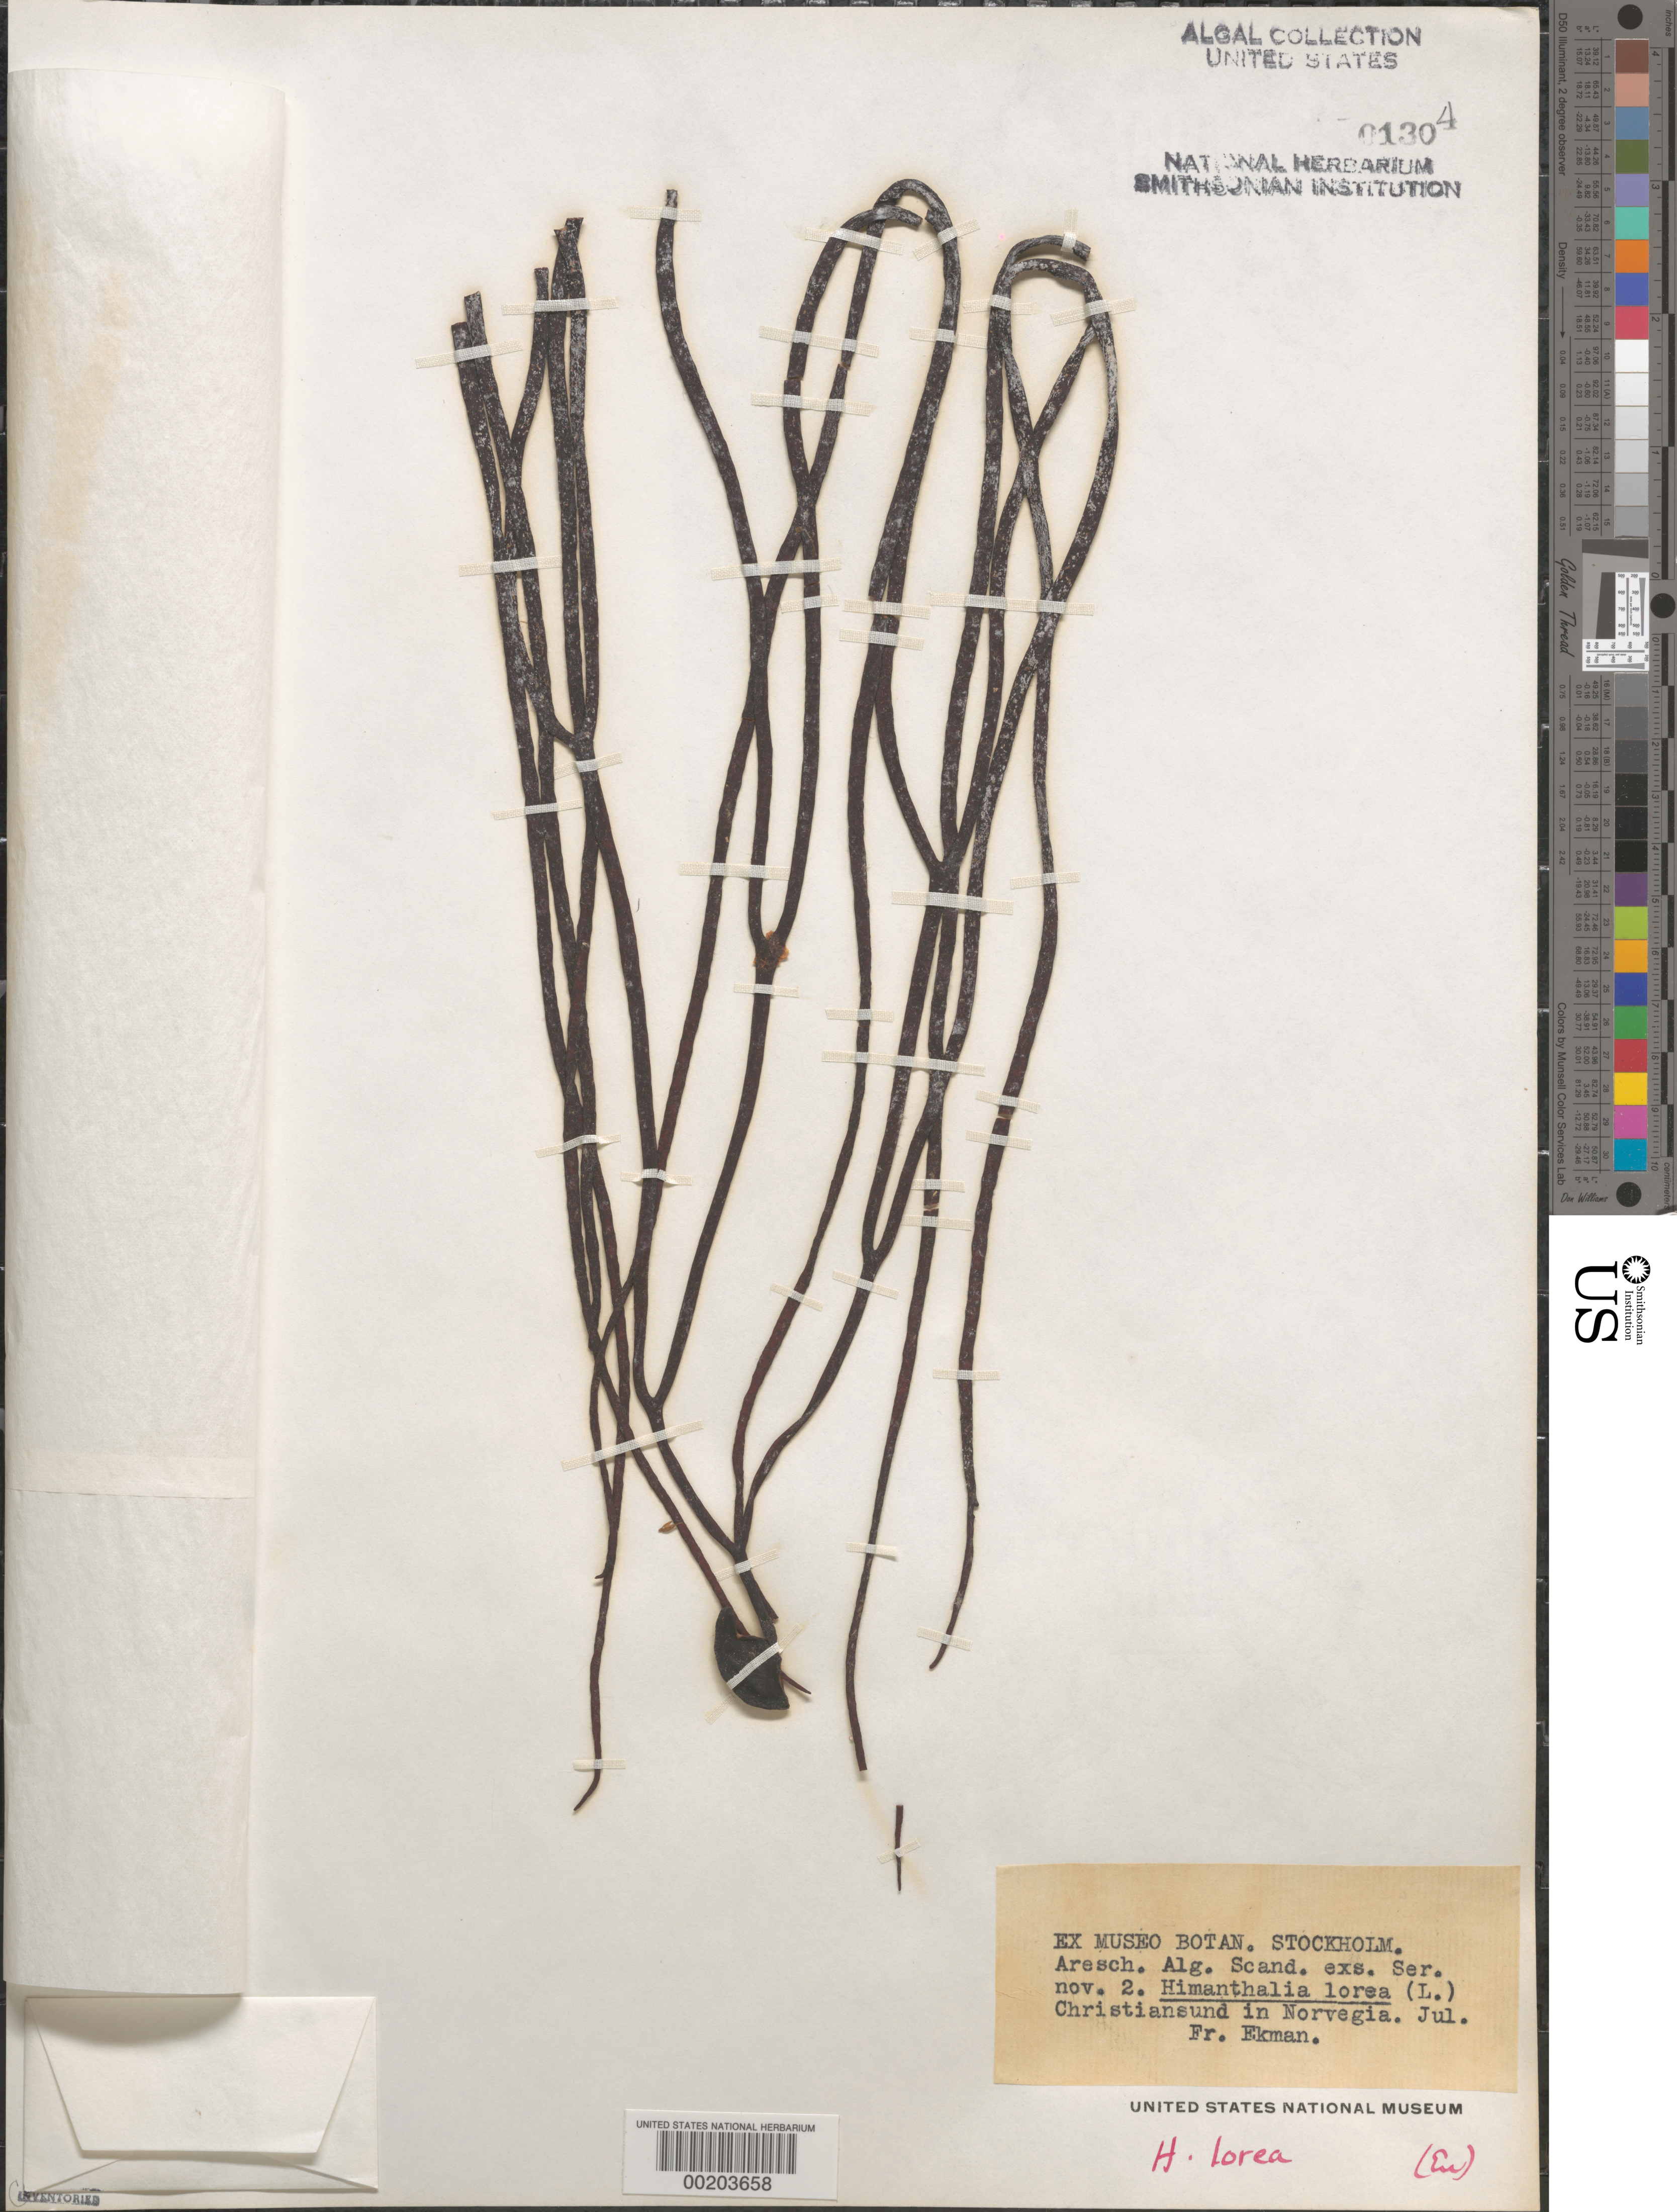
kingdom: Chromista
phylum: Ochrophyta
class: Phaeophyceae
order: Fucales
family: Himanthaliaceae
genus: Himanthalia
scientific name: Himanthalia elongata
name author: (L.) S.F. Gray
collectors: F. Ekman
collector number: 2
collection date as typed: Jul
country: Norway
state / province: More og Romdal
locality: Christiansund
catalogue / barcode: US 1304